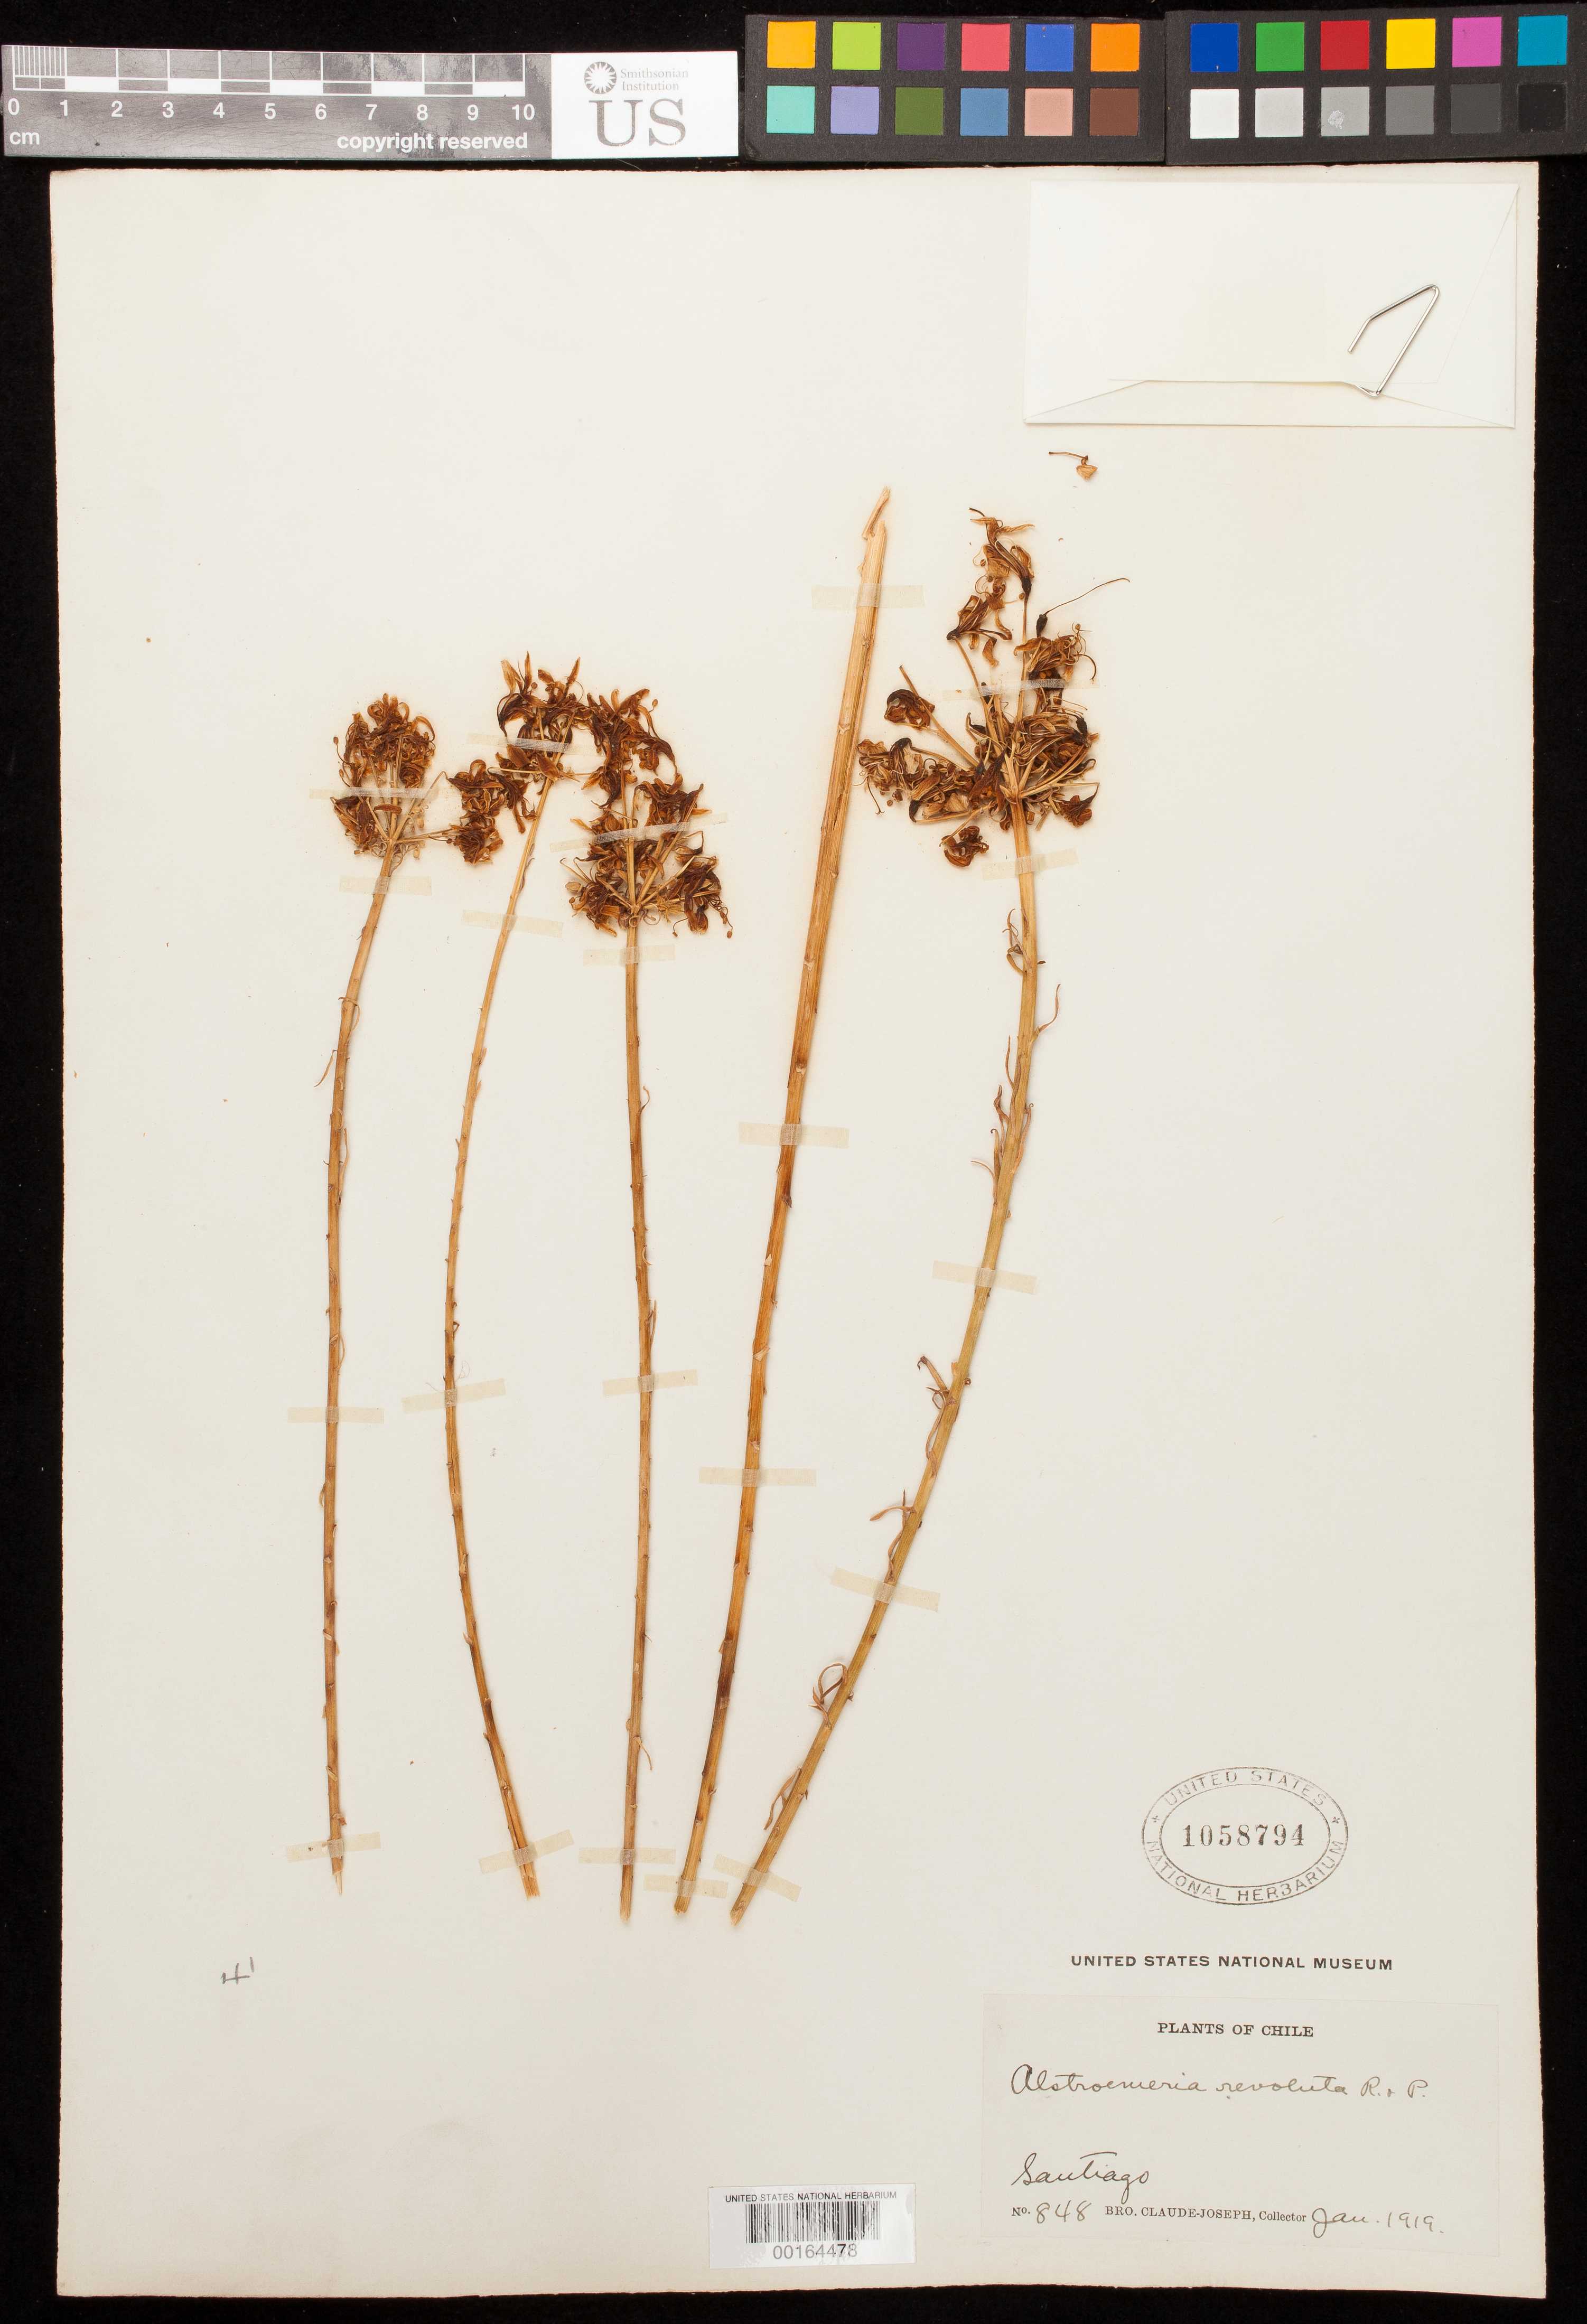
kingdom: Plantae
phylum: Tracheophyta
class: Liliopsida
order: Liliales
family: Alstroemeriaceae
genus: Alstroemeria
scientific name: Alstroemeria revoluta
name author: Ruiz & Pav.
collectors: Bro. Claude-Joseph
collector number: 848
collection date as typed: Jan 1919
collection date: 1919-01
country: Chile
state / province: Región Metropolitana (RM)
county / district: Santiago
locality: Santiago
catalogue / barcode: US 1058794